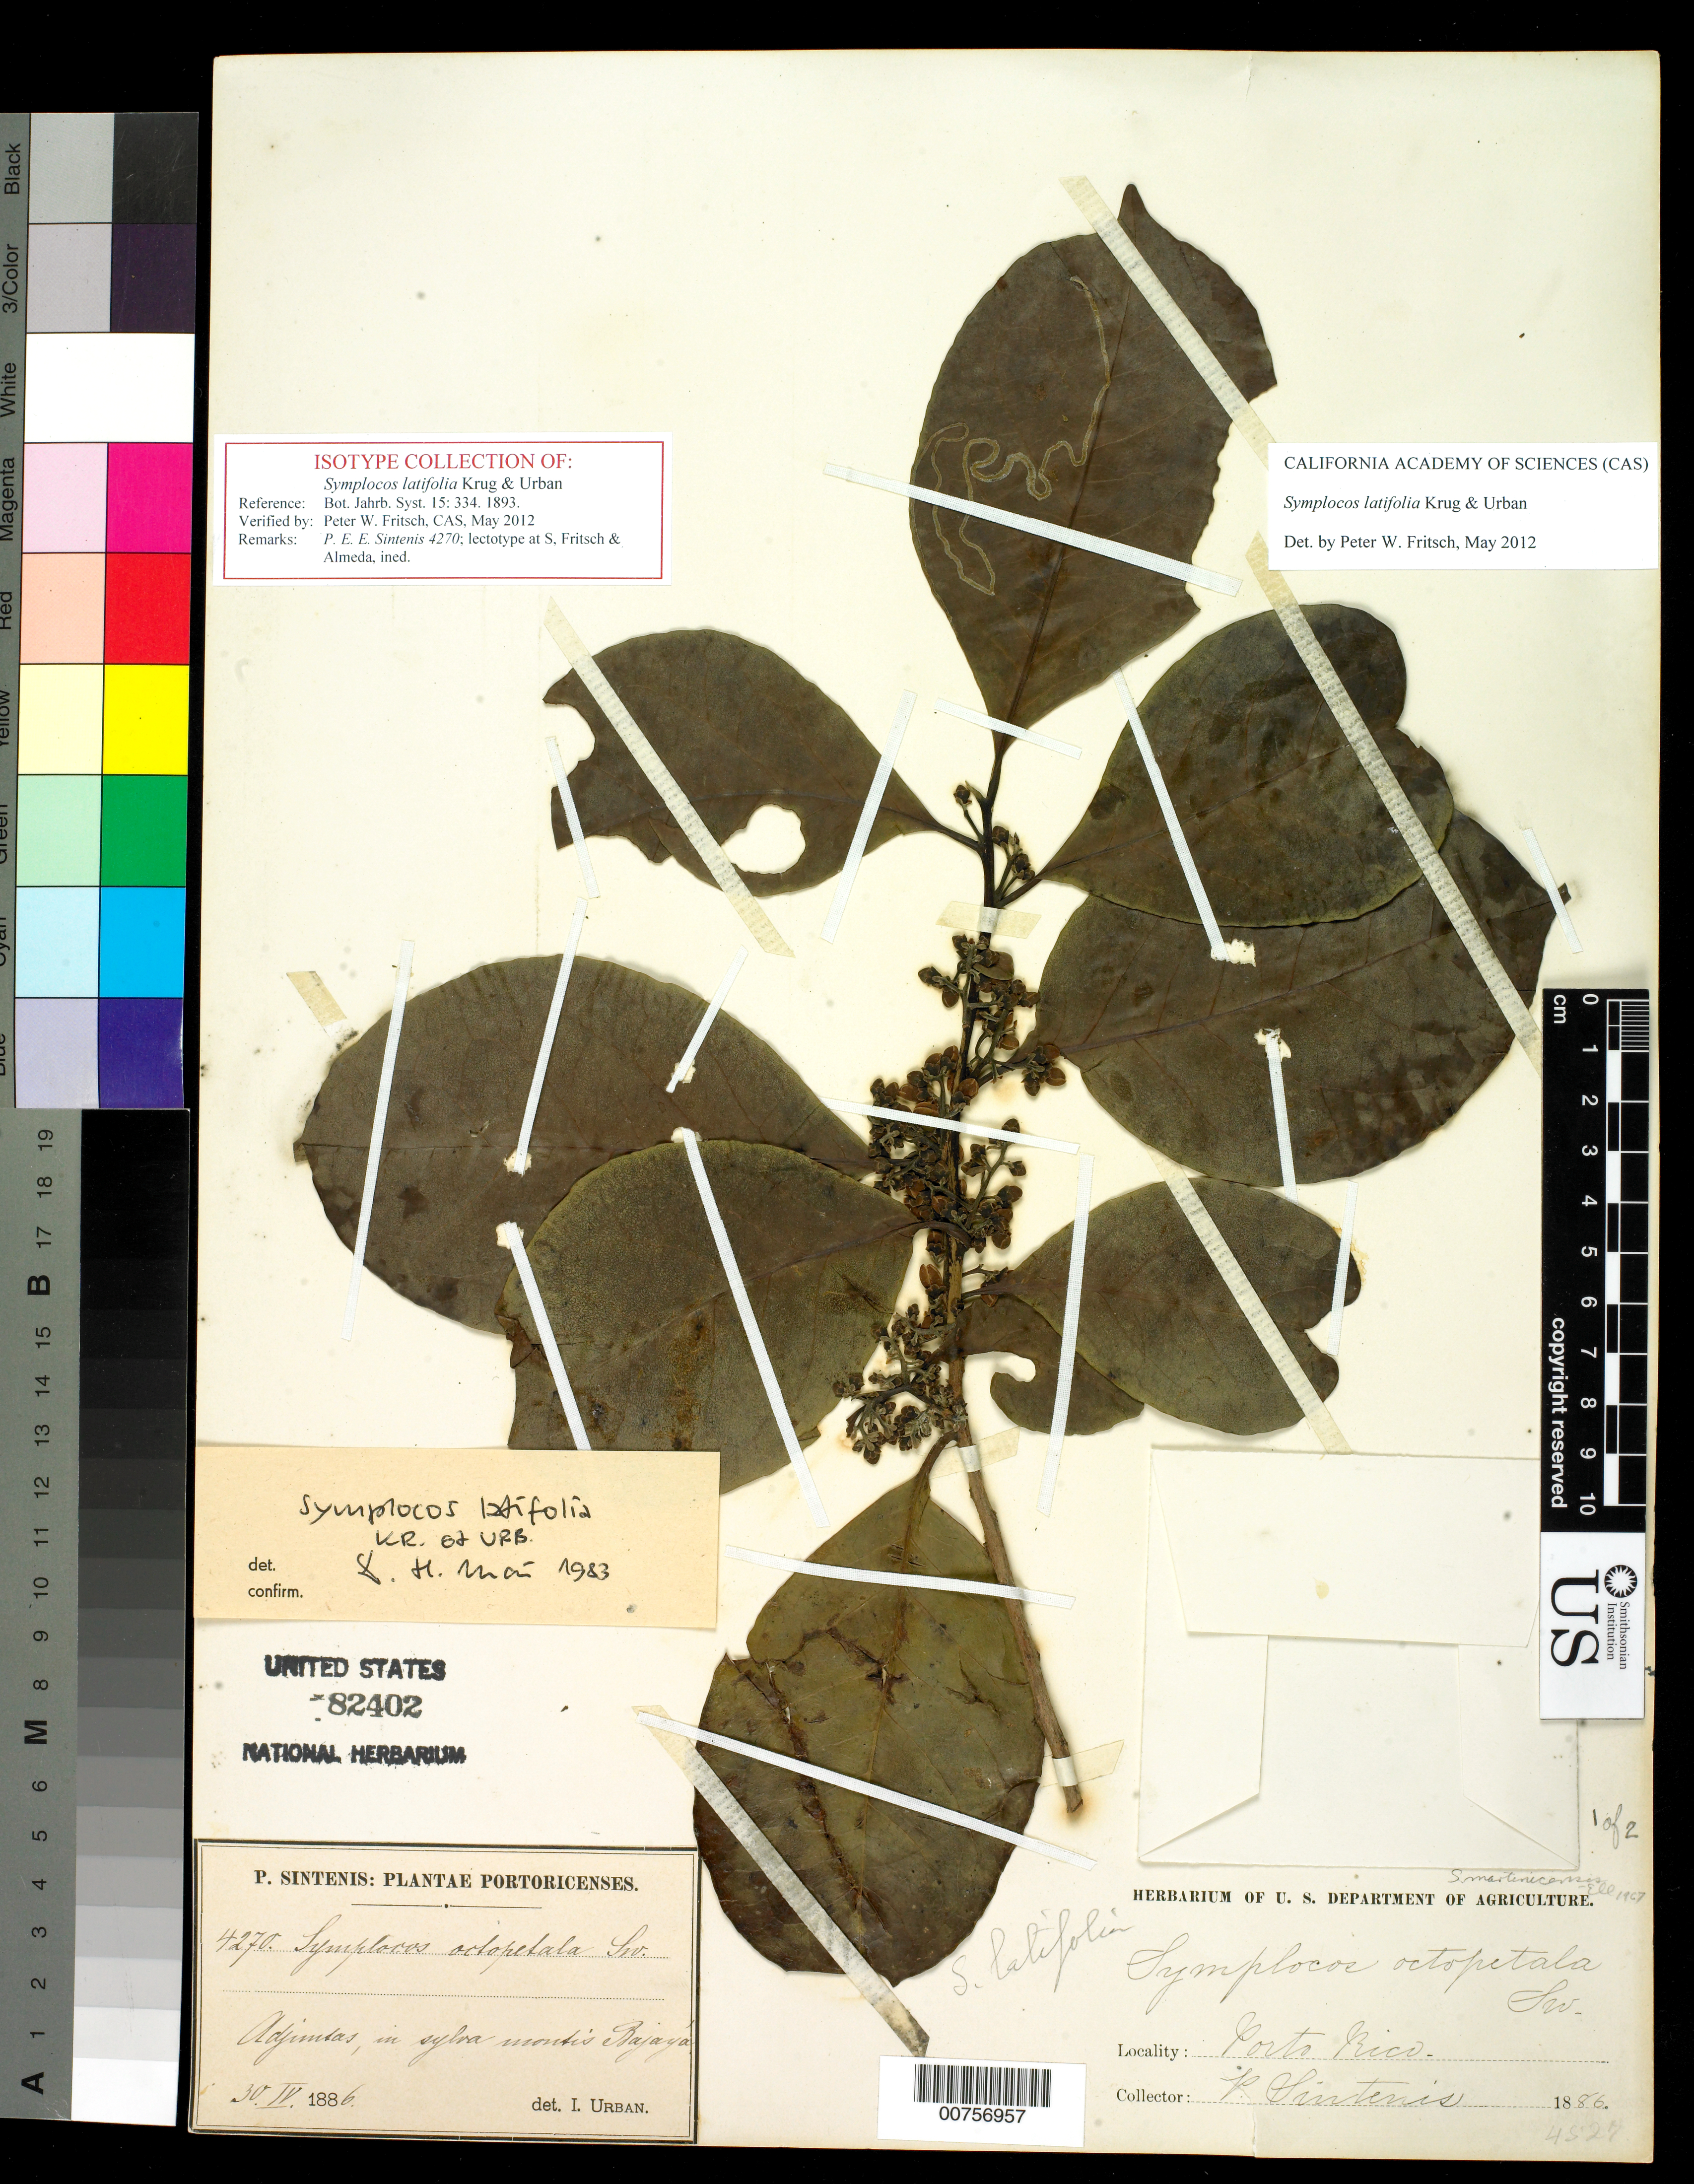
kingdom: Plantae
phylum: Tracheophyta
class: Magnoliopsida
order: Ericales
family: Symplocaceae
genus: Symplocos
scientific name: Symplocos latifolia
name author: Krug & Urb.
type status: Isosyntype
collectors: P. Sintenis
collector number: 4270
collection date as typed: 30 Apr 1886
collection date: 1886-04-30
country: Puerto Rico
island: Greater Antilles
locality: Adjuntas, in sylva montis Bajaya.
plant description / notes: Several [syntype] collections cited in protologue. Specimen annotated as "isotype" [=isolectotype] by P.W. Fritsch (2012), lectotypification apparently ined.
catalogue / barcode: US 82402